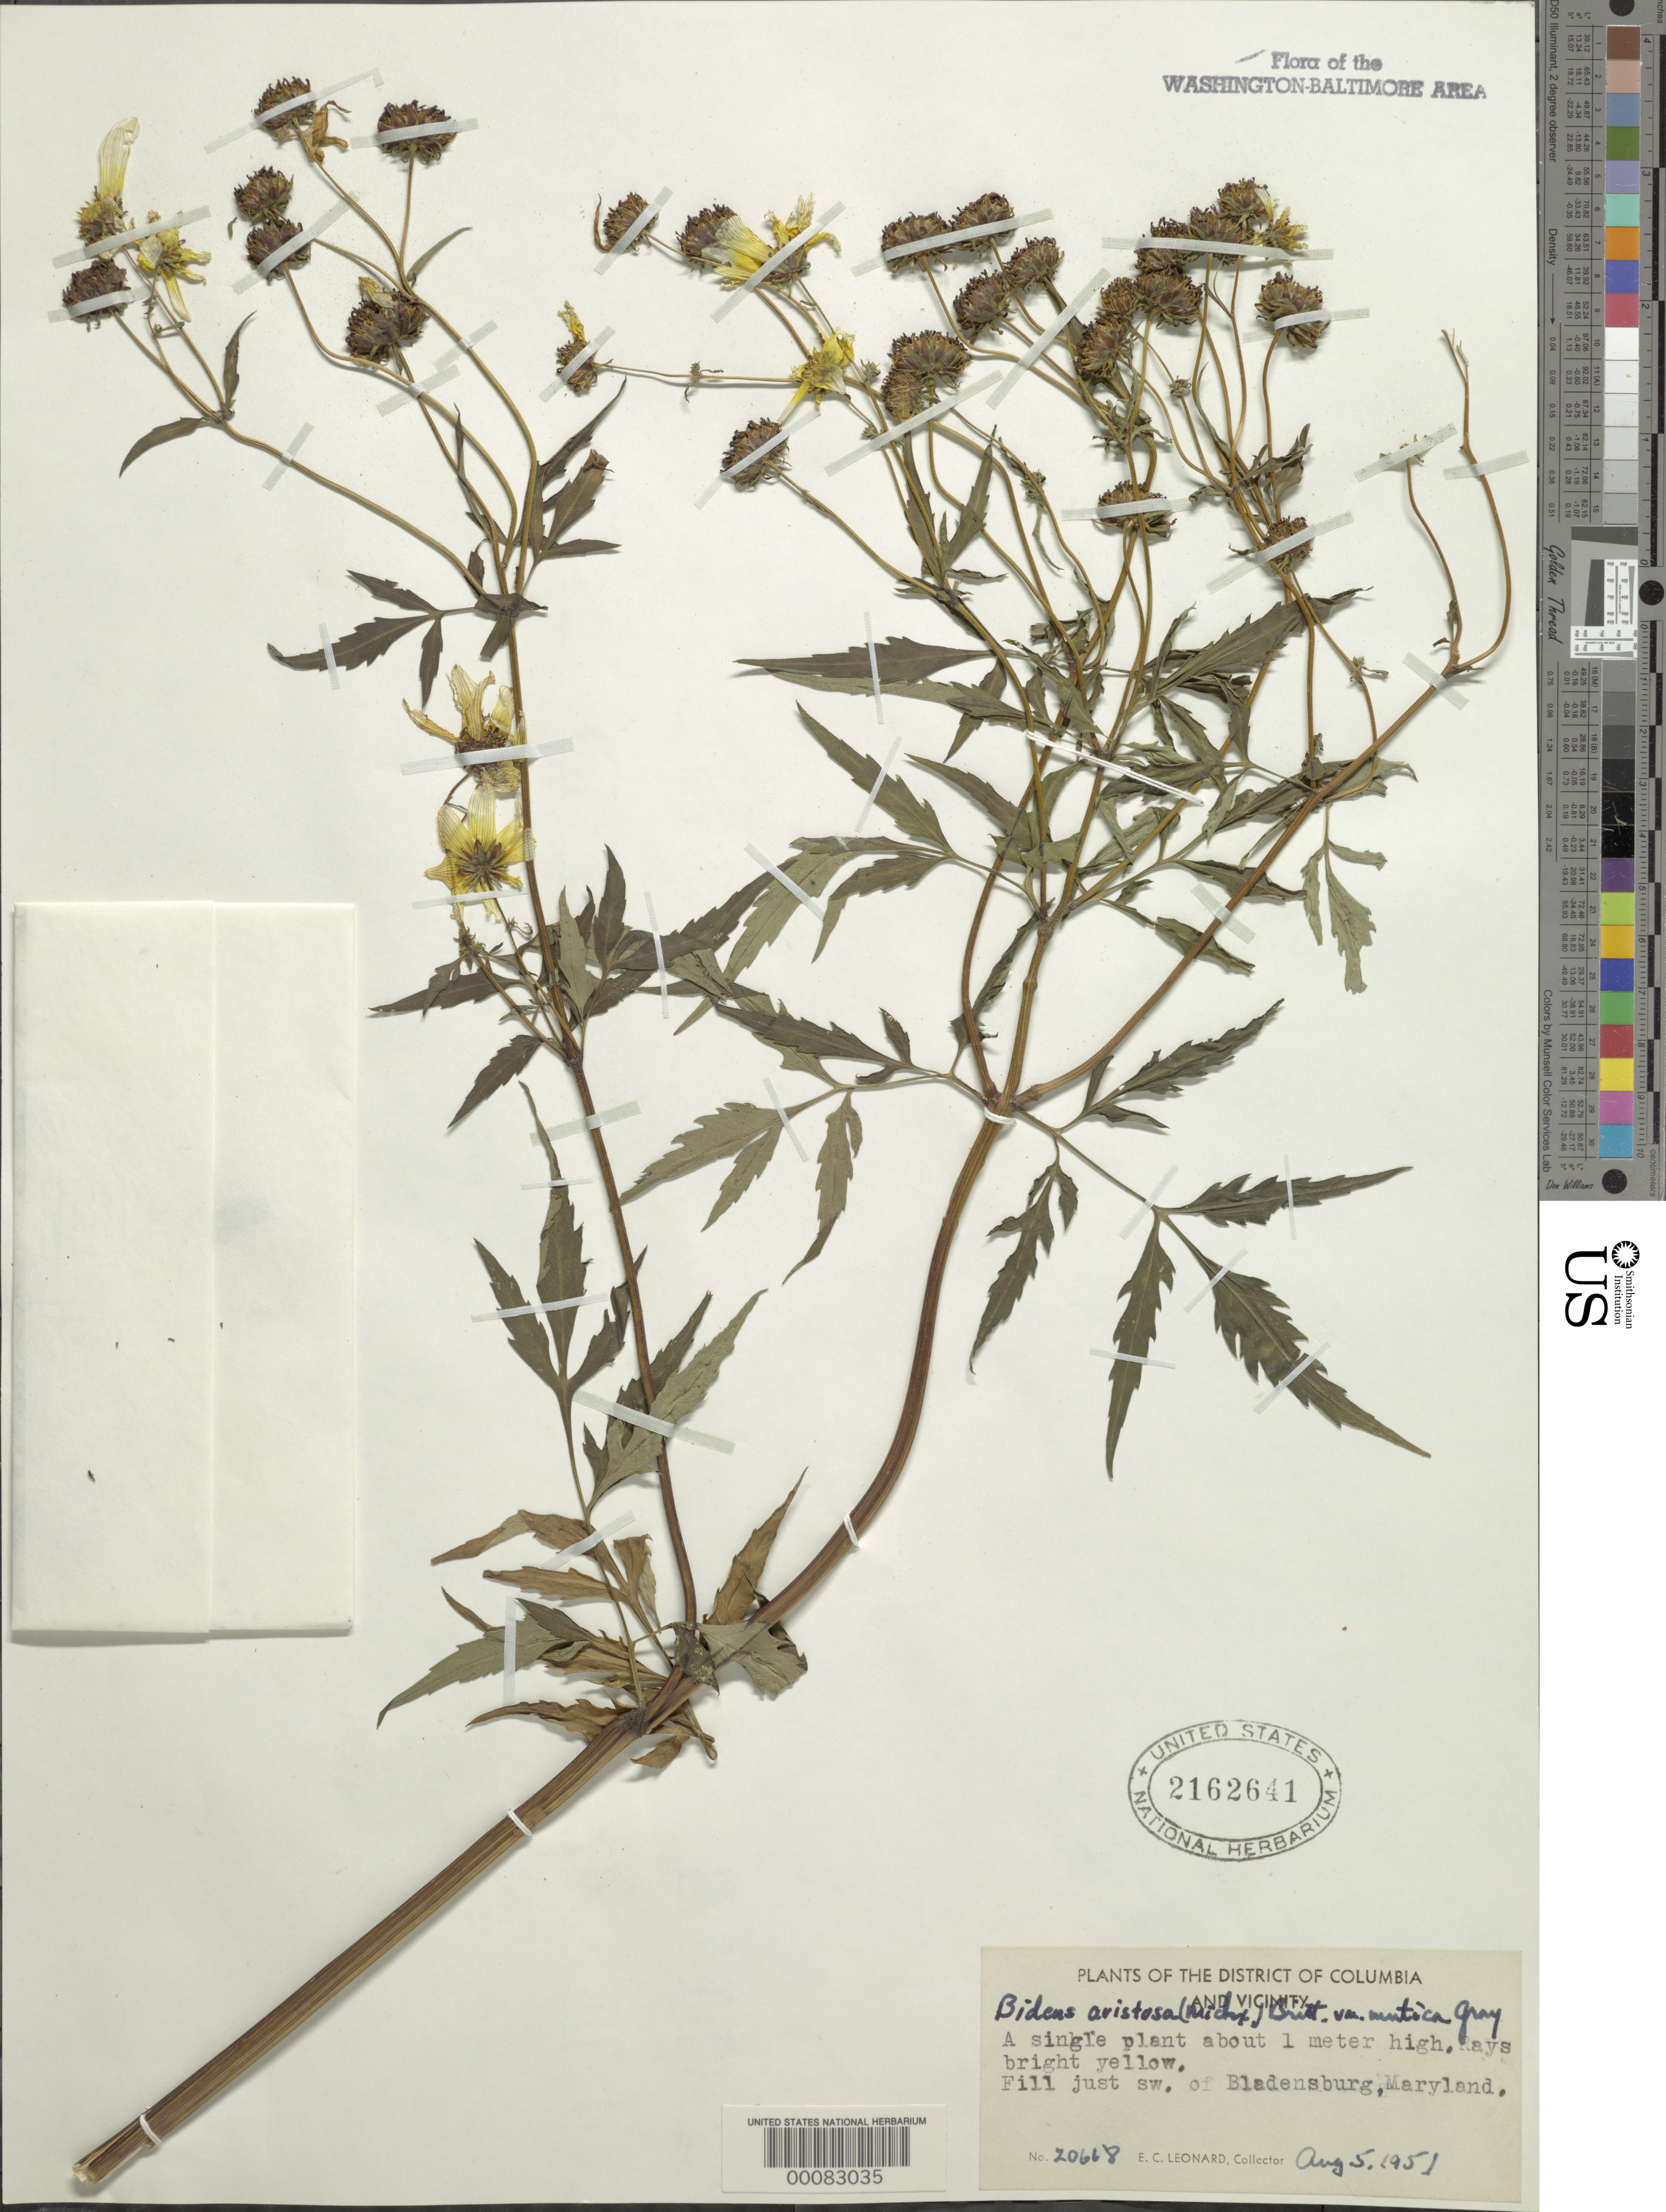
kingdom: Plantae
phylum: Tracheophyta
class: Magnoliopsida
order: Asterales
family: Asteraceae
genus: Bidens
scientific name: Bidens aristosa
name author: (Michx.) Britton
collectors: E. C. Leonard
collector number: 20668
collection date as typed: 05 Aug 1951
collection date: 1951-08-05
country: United States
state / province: Maryland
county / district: Prince George's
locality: SW of Bladensburg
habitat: Fill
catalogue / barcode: US 2162641